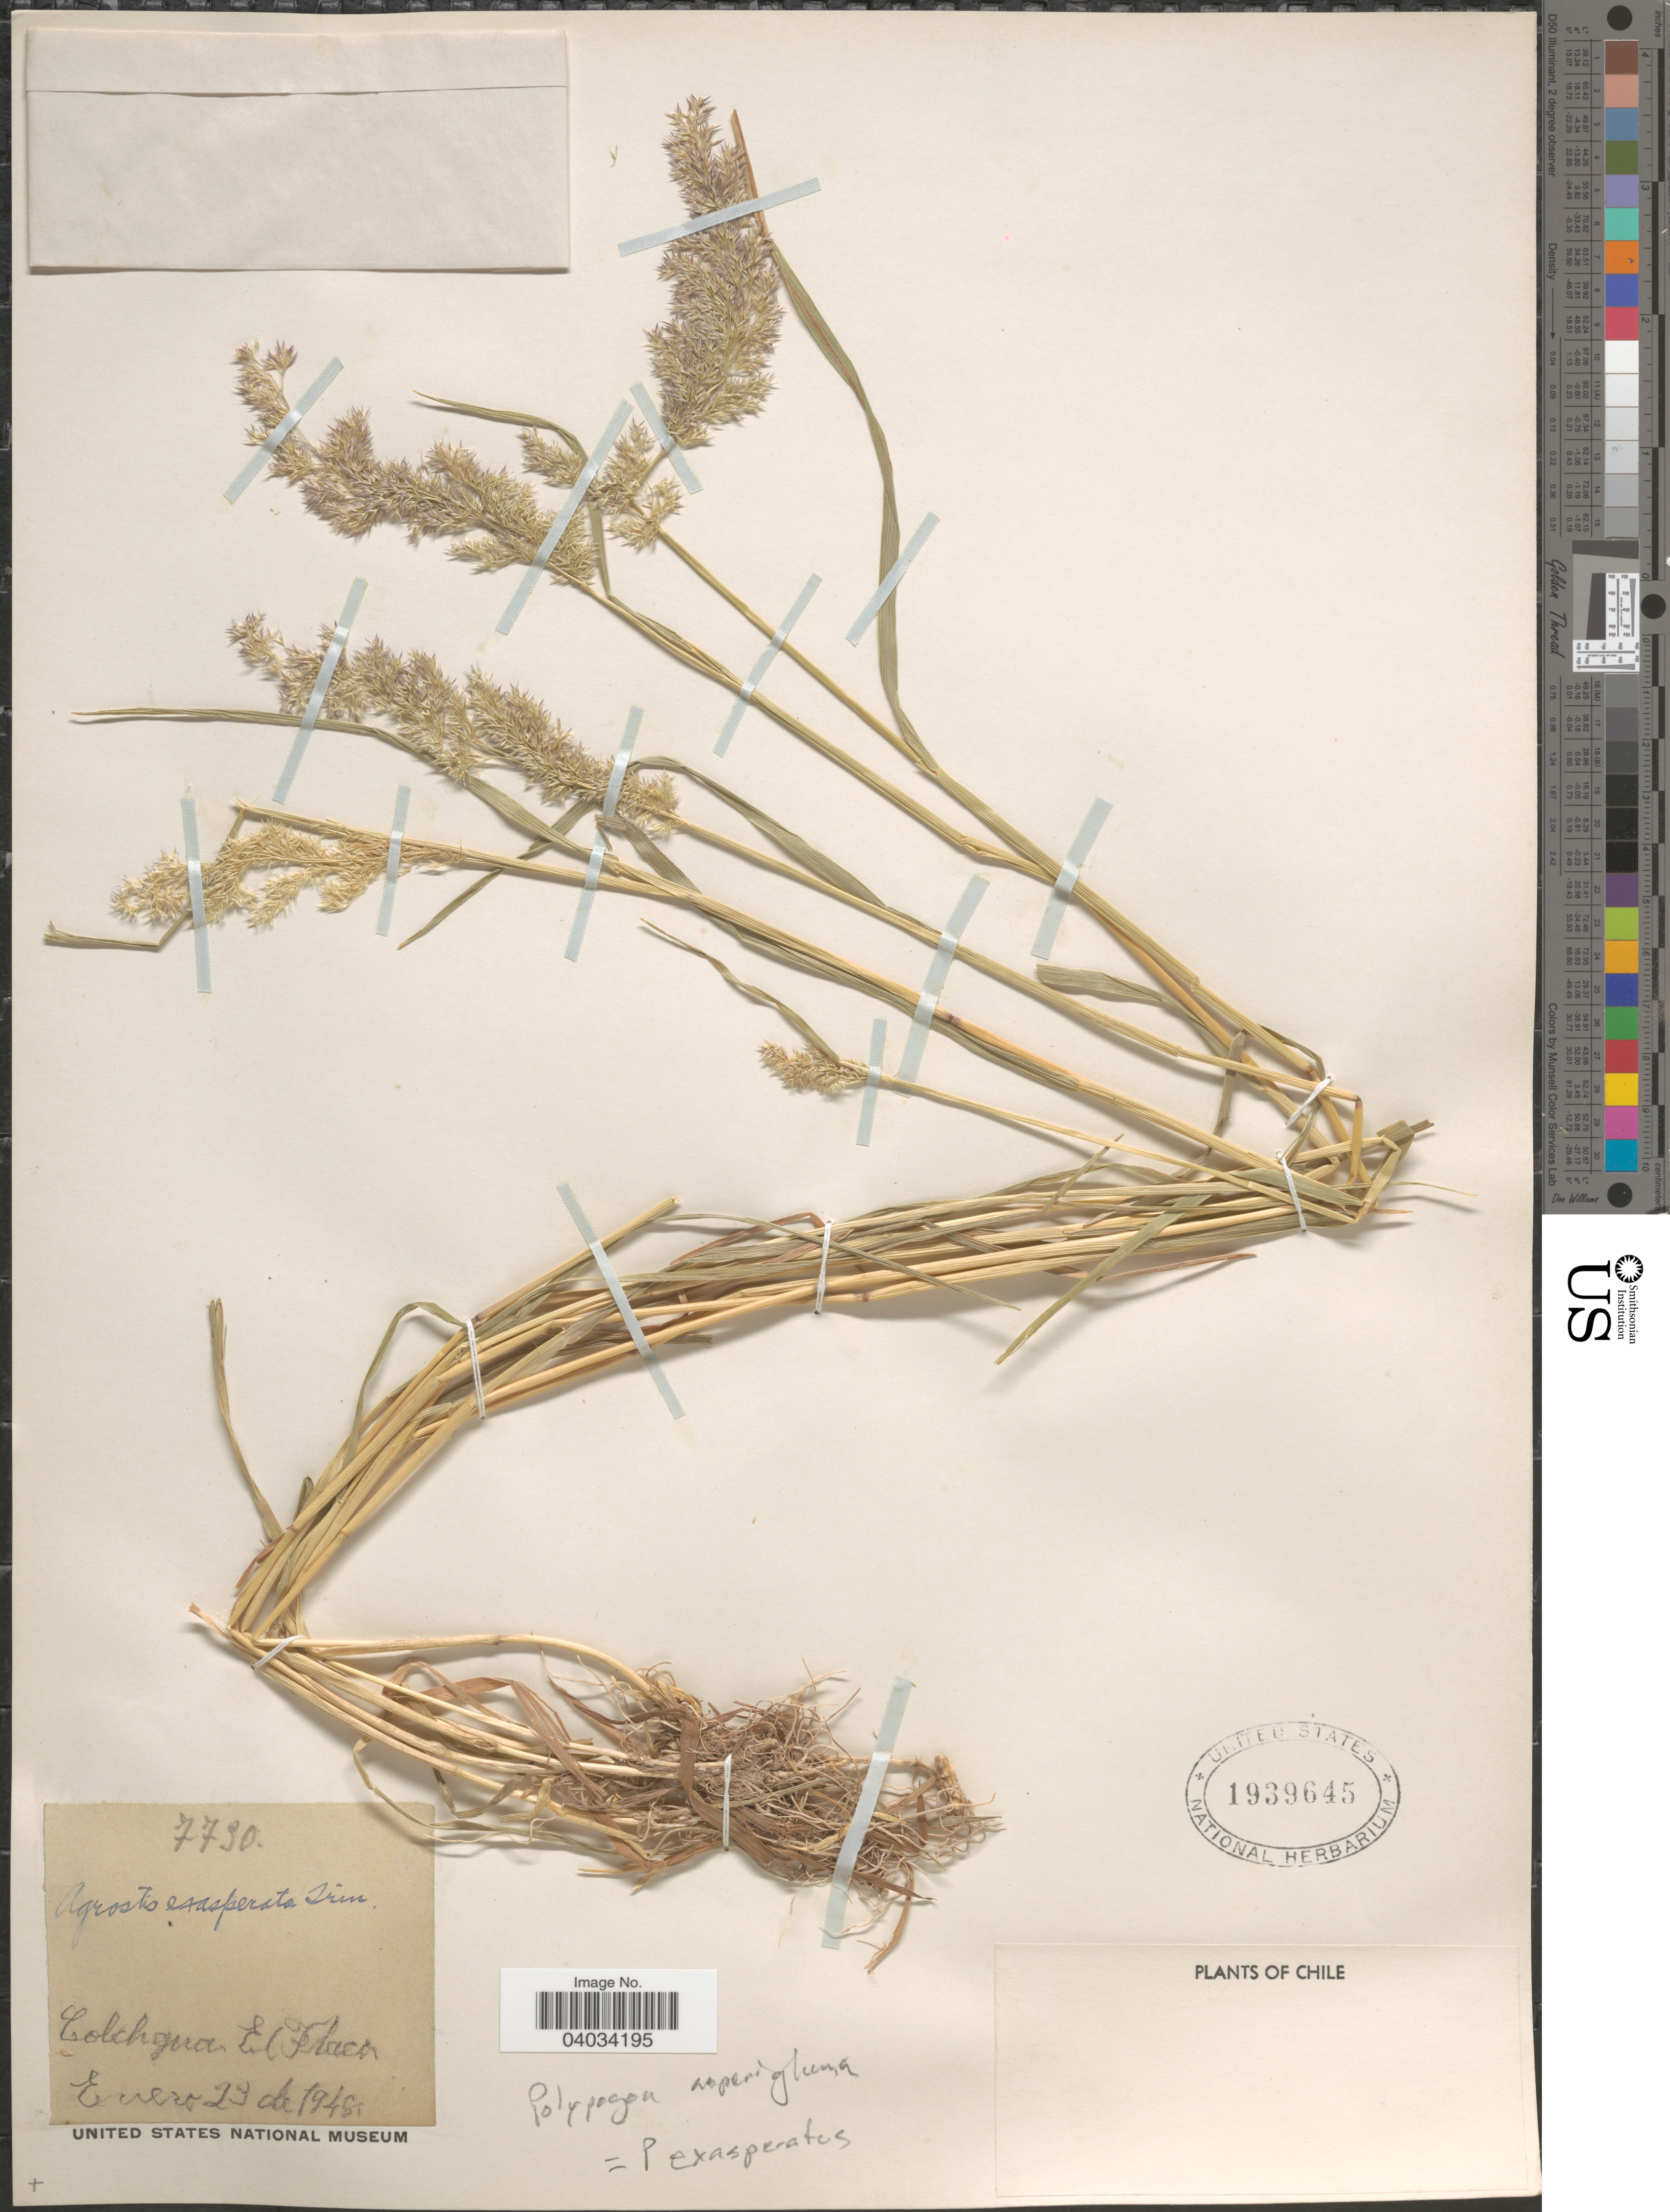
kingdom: Plantae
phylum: Tracheophyta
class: Liliopsida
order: Poales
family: Poaceae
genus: Polypogon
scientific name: Polypogon exasperatus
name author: (Trin.) Renvoize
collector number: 7730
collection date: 1948-01-29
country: Chile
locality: Colchagua El Llaco.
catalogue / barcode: US 1939645